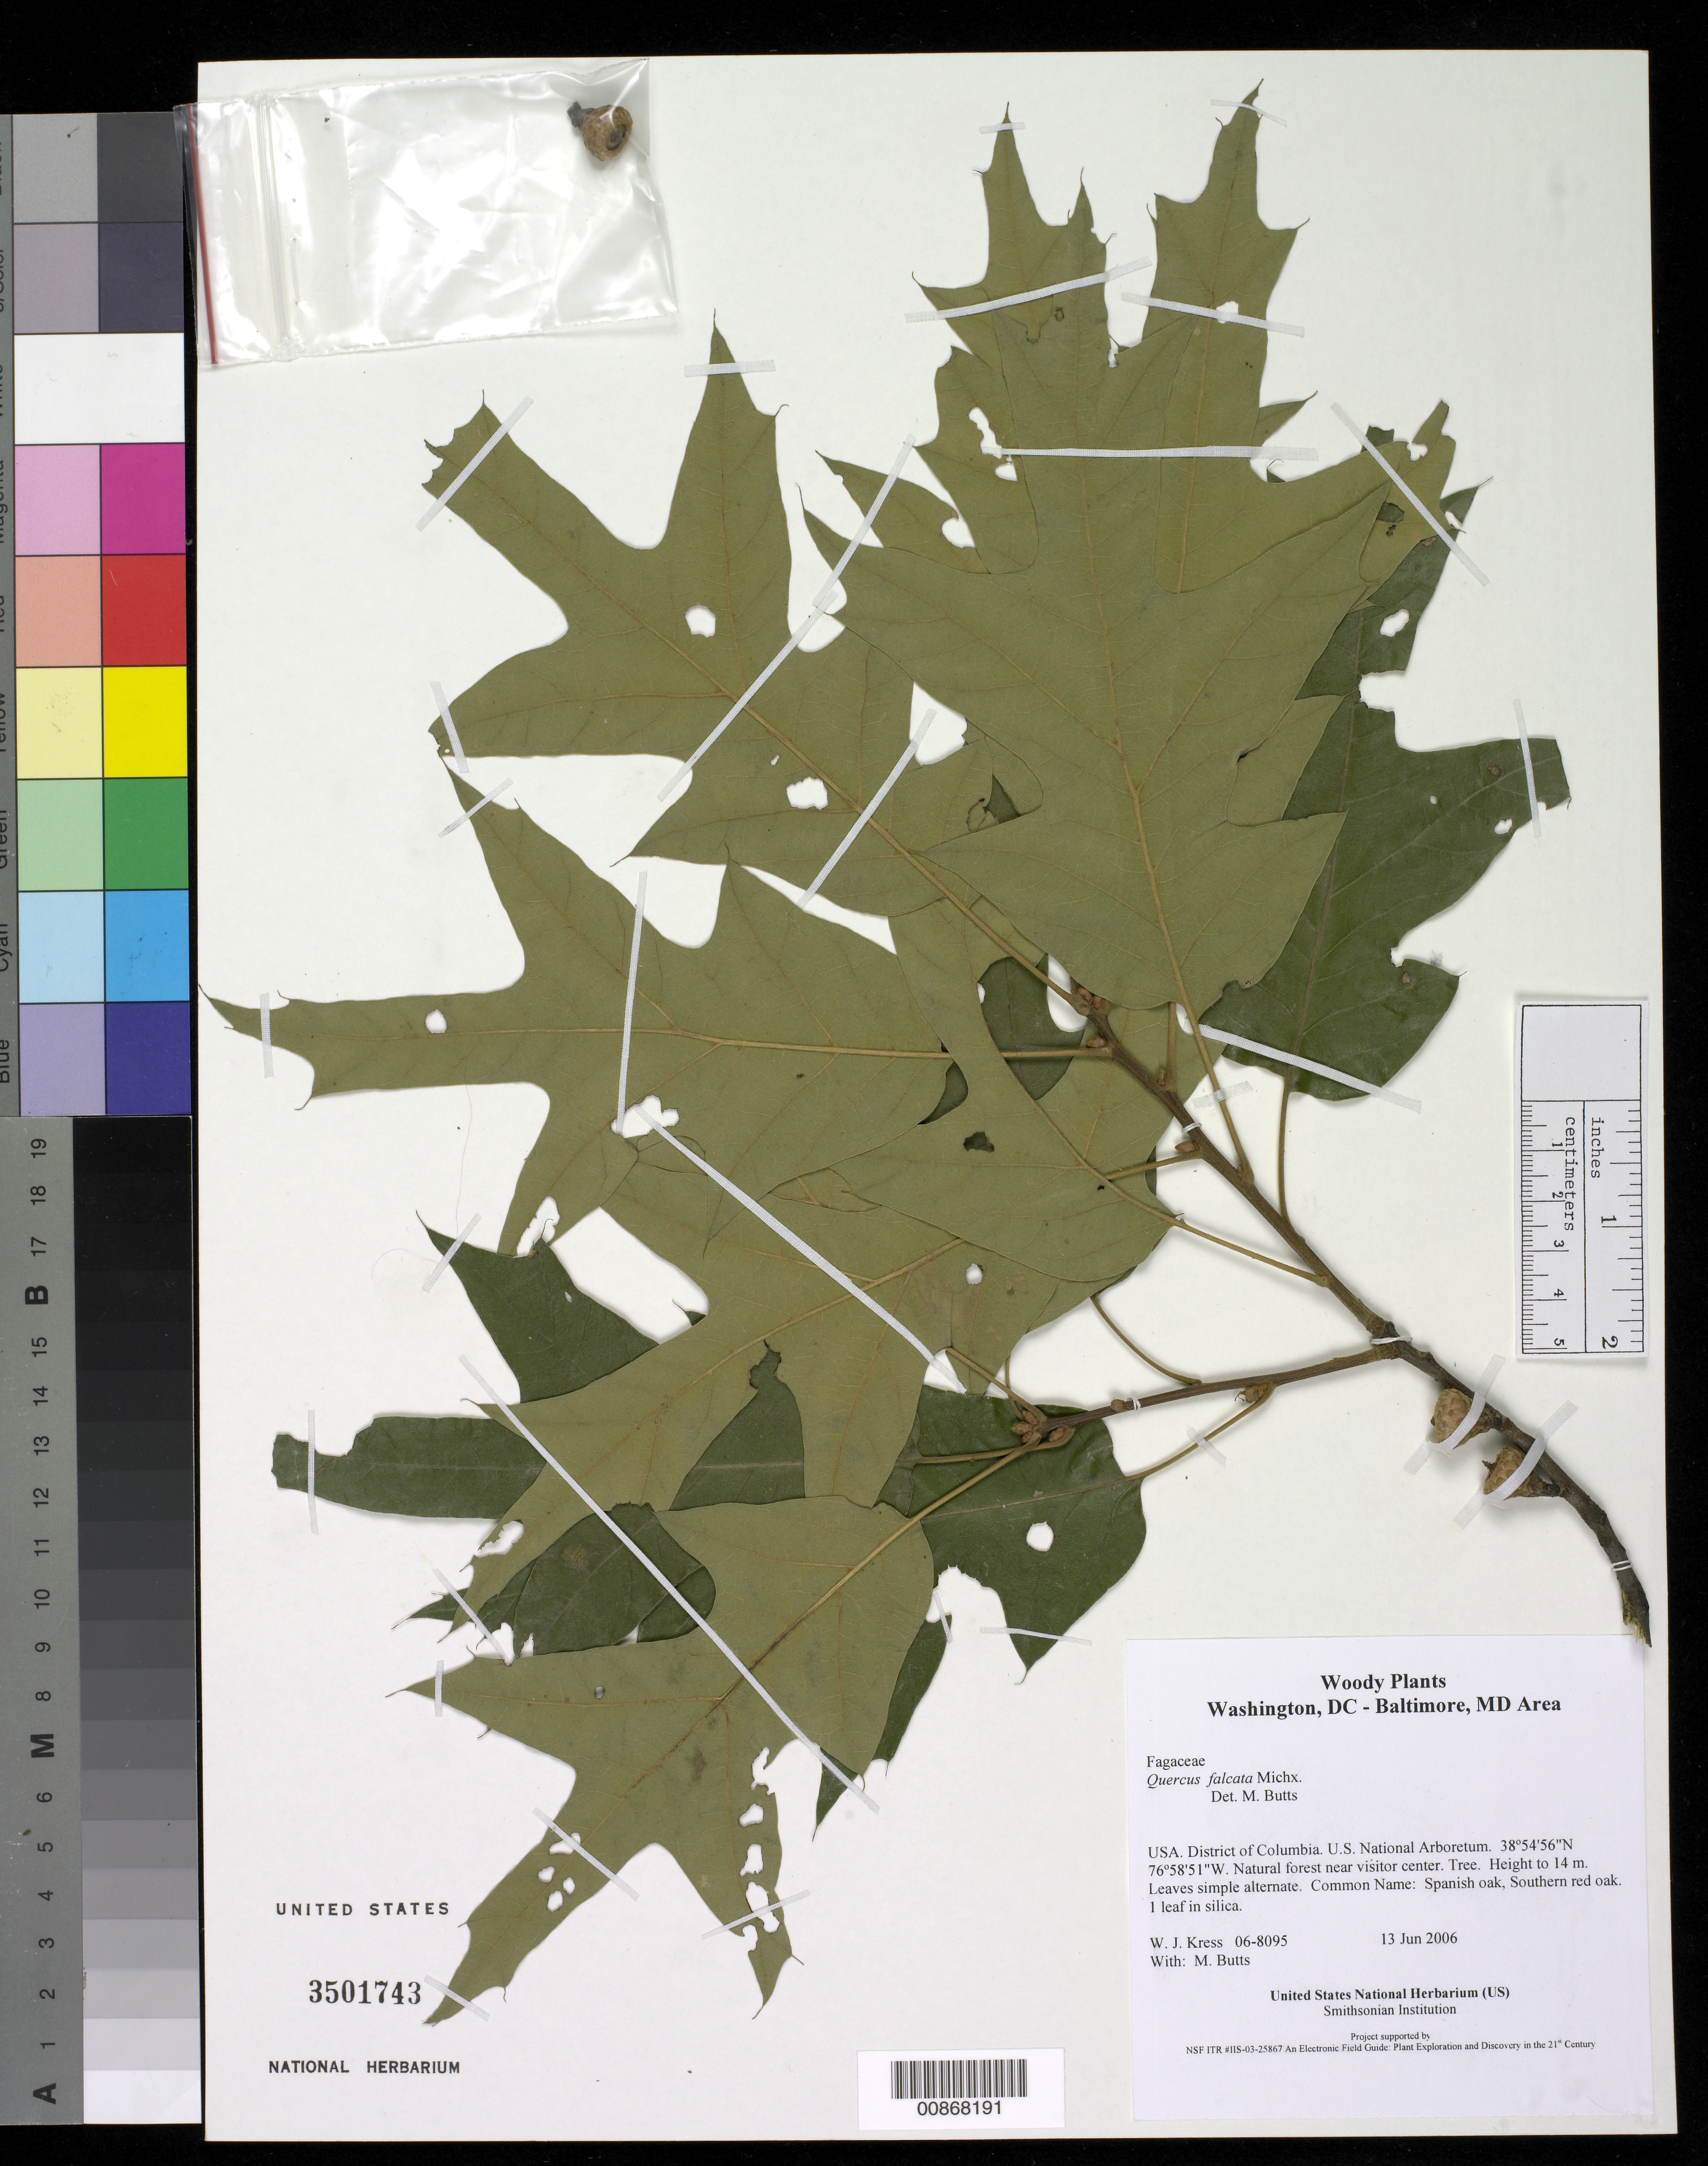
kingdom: Plantae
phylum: Tracheophyta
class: Magnoliopsida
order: Fagales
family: Fagaceae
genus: Quercus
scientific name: Quercus falcata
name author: Michx.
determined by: Butts, M. B.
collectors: W. J. Kress & M. B. Butts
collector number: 06-8095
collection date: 2006-06-13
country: United States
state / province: District of Columbia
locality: U.S. National Arboretum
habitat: Natural forest near visitor center.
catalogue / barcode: US 3501743